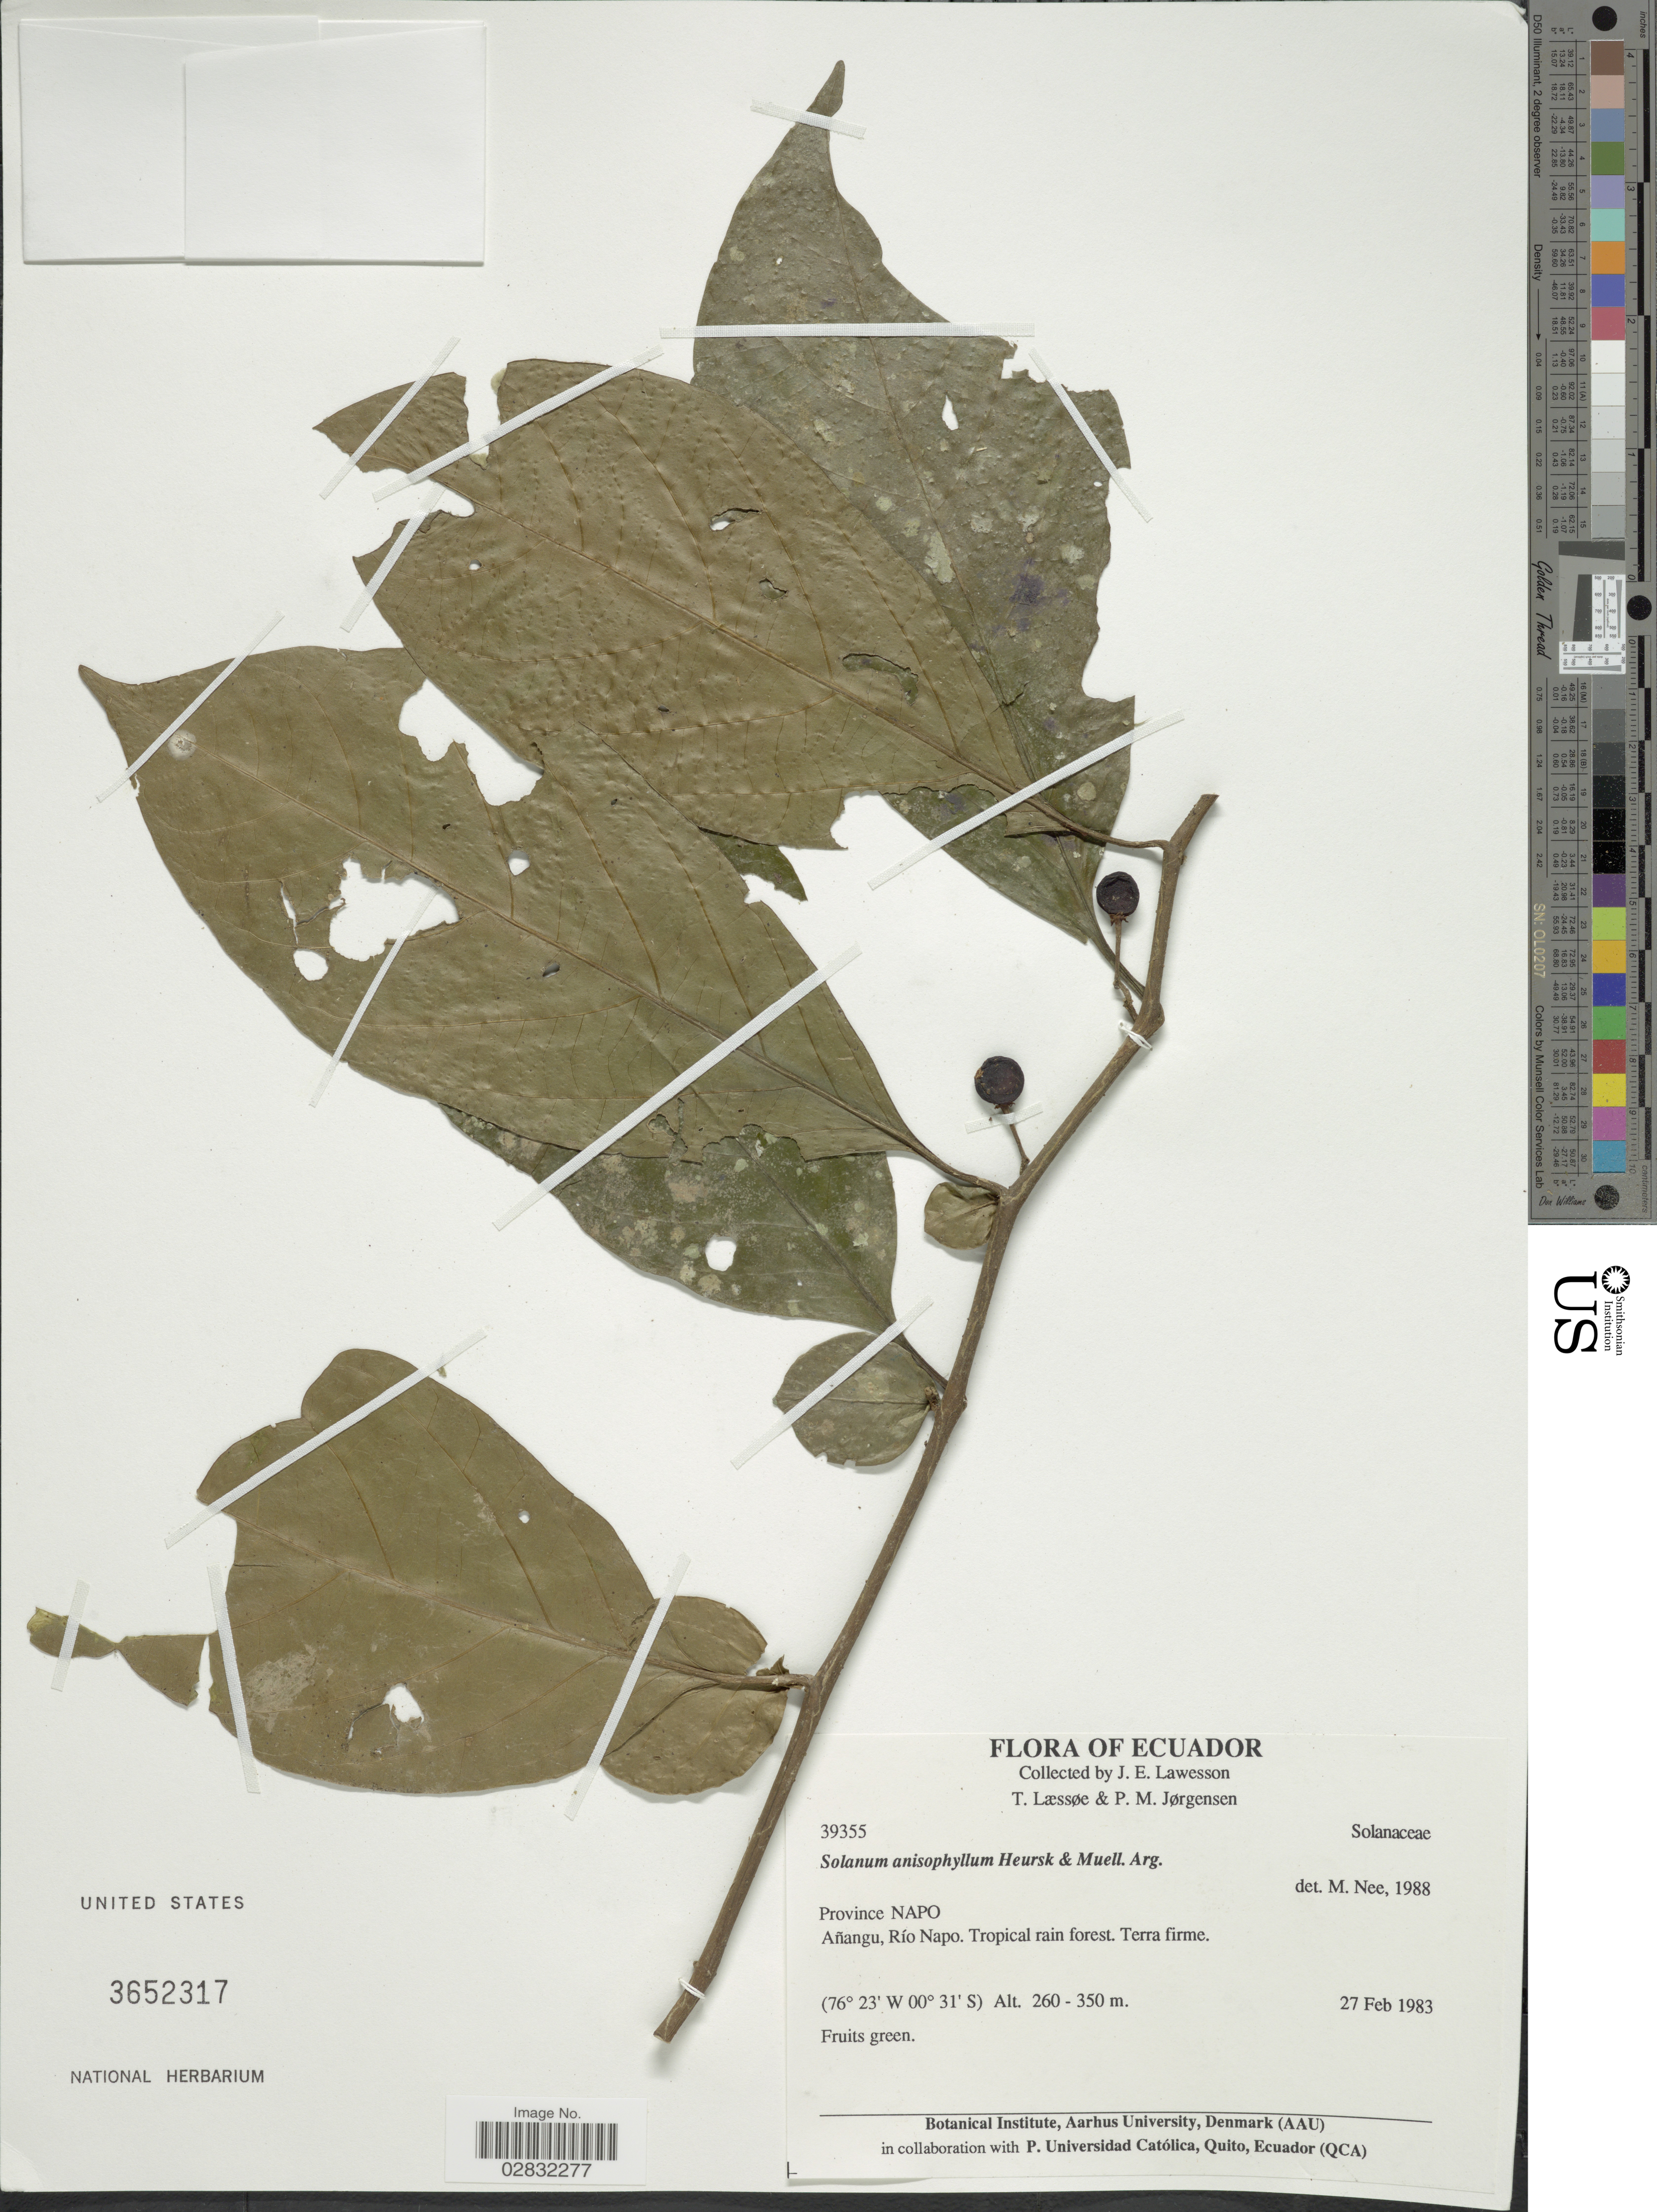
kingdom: Plantae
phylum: Tracheophyta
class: Magnoliopsida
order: Solanales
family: Solanaceae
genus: Solanum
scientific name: Solanum anisophyllum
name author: Elmer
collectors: J. Lawesson, T. Laessøe & P. Jørgensen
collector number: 39355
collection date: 1983-02-27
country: Ecuador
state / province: Napo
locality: Province Napo, Añangu, Río Napo, Tropical rain forest, Terra firme.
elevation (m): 260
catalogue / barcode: US 3652317